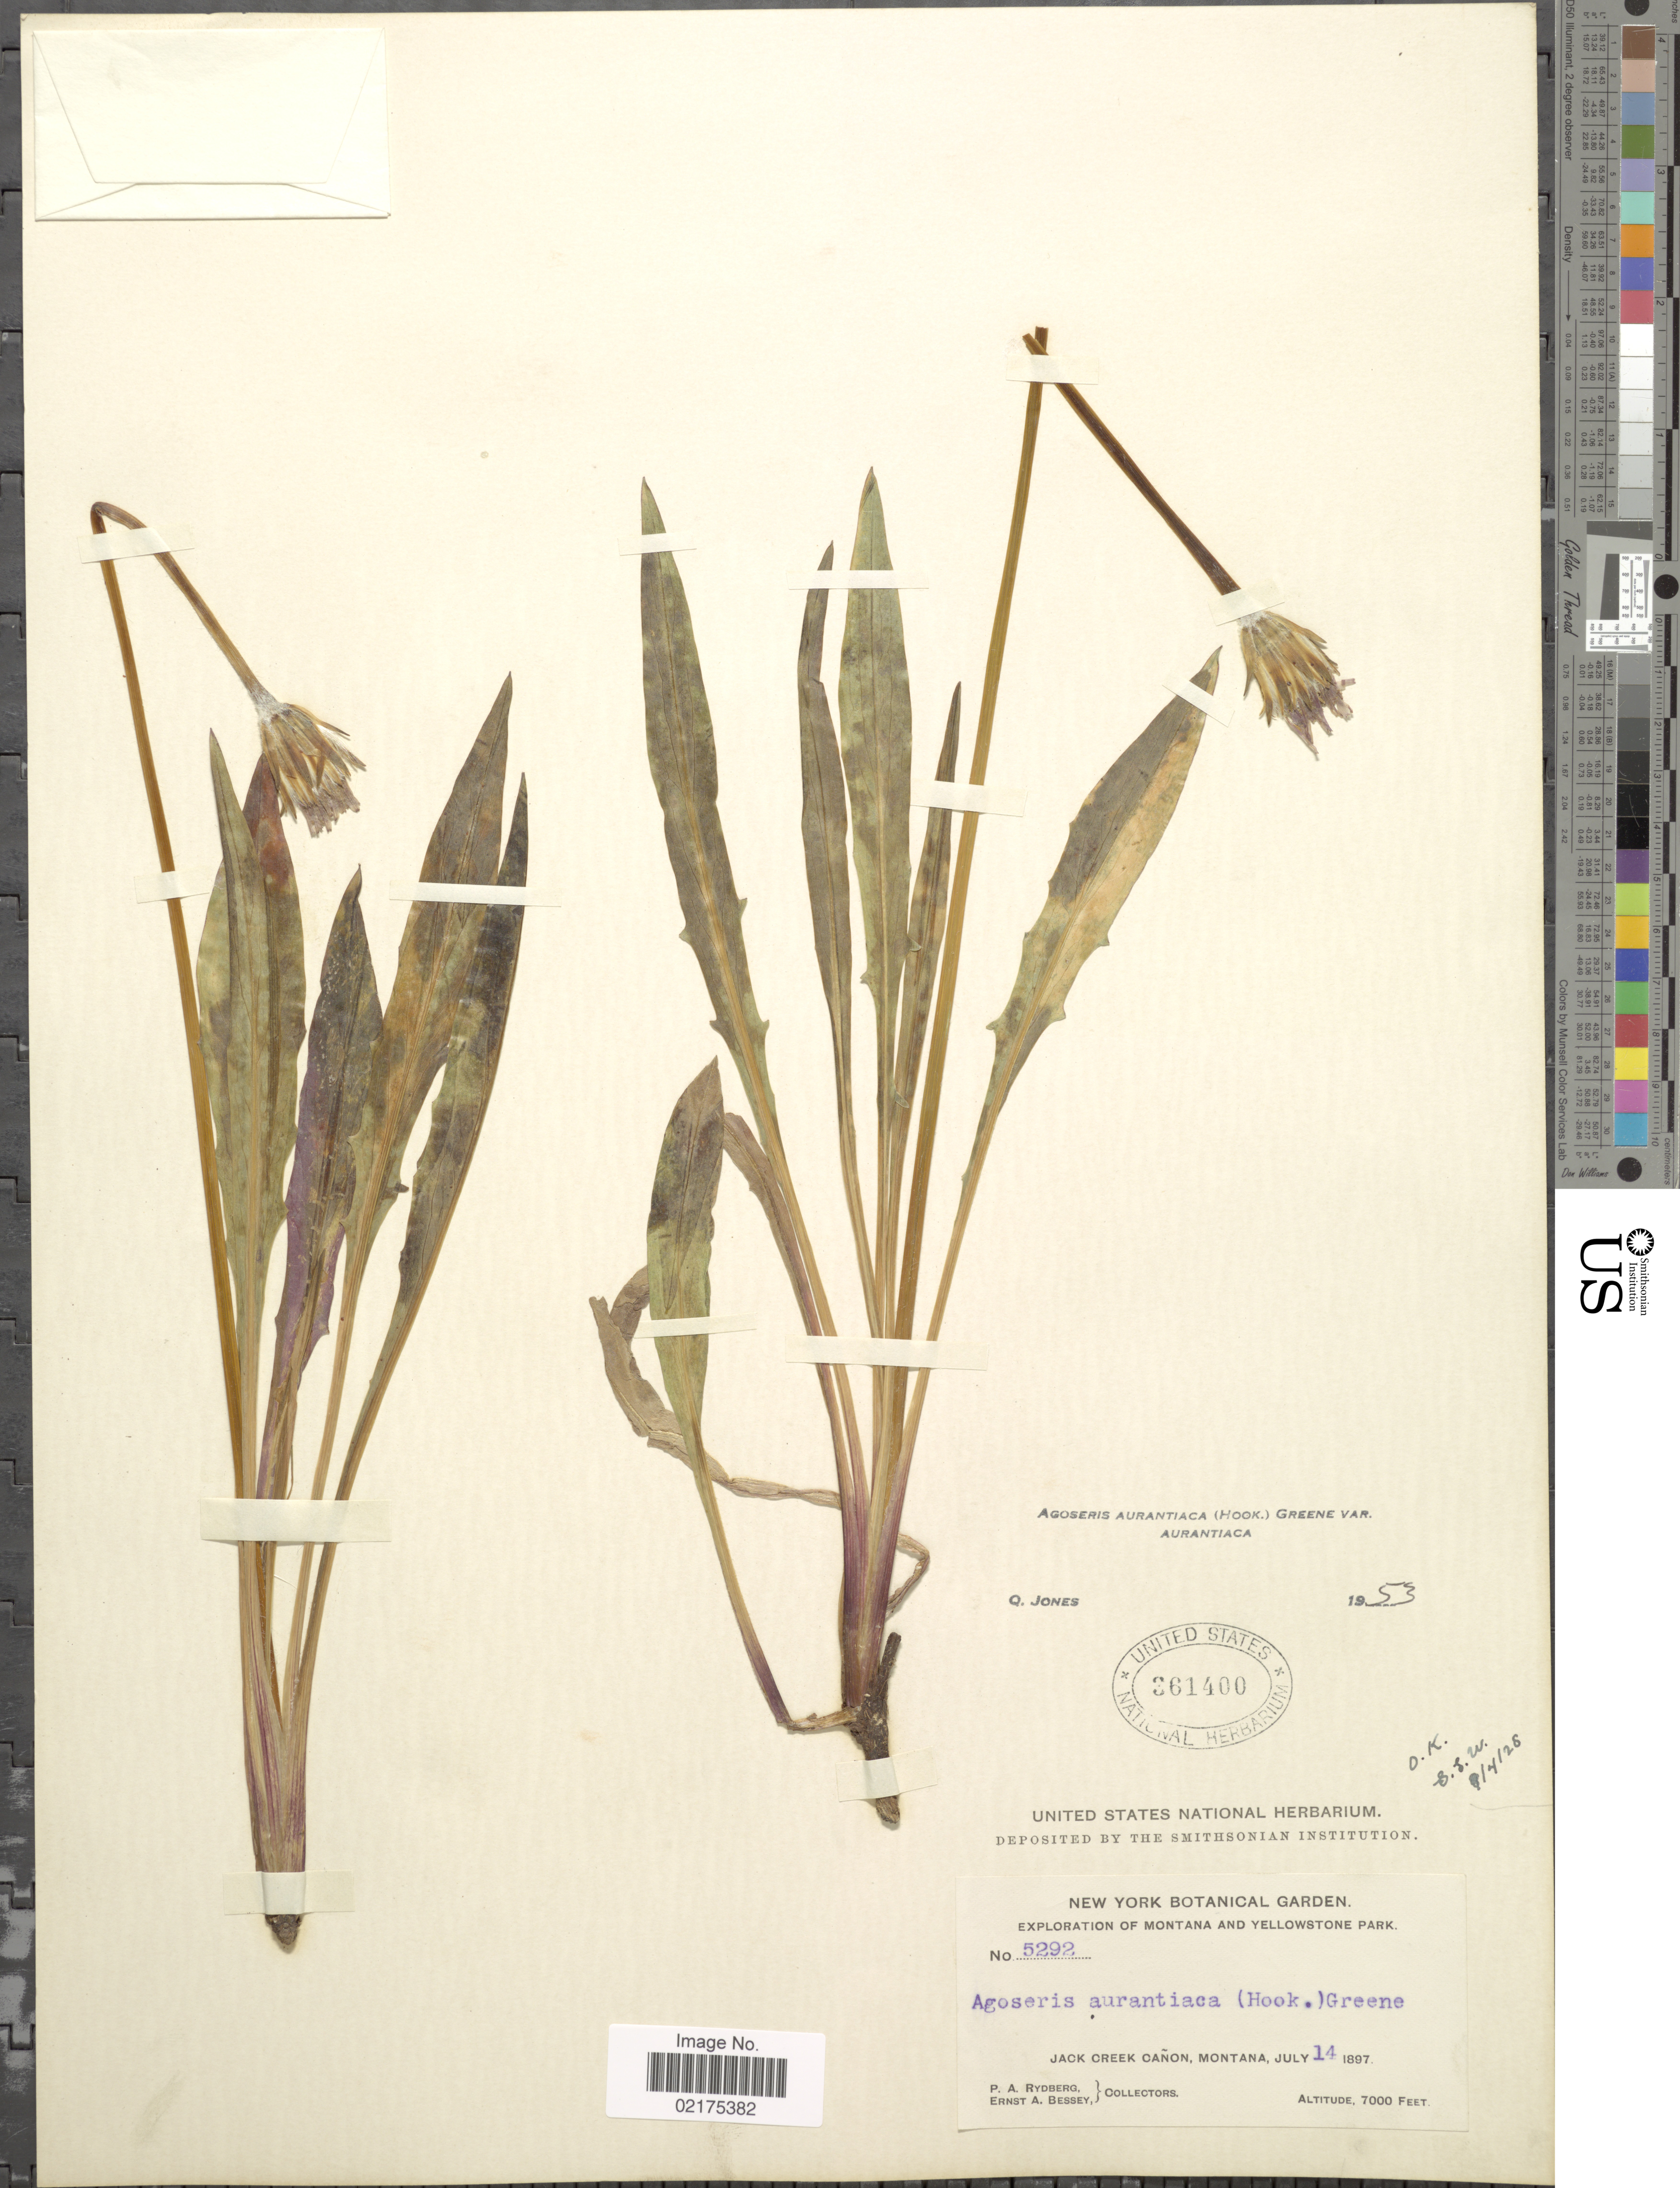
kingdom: Plantae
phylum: Tracheophyta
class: Magnoliopsida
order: Asterales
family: Asteraceae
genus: Agoseris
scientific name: Agoseris aurantiaca var. aurantiaca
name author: (Hook.) Greene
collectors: P. A. Rydberg & E. A. Bessey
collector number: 5292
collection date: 1897-07-14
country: United States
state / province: Montana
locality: Yellowstone Park, Jack Creek Canon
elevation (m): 2134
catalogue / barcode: US 361400